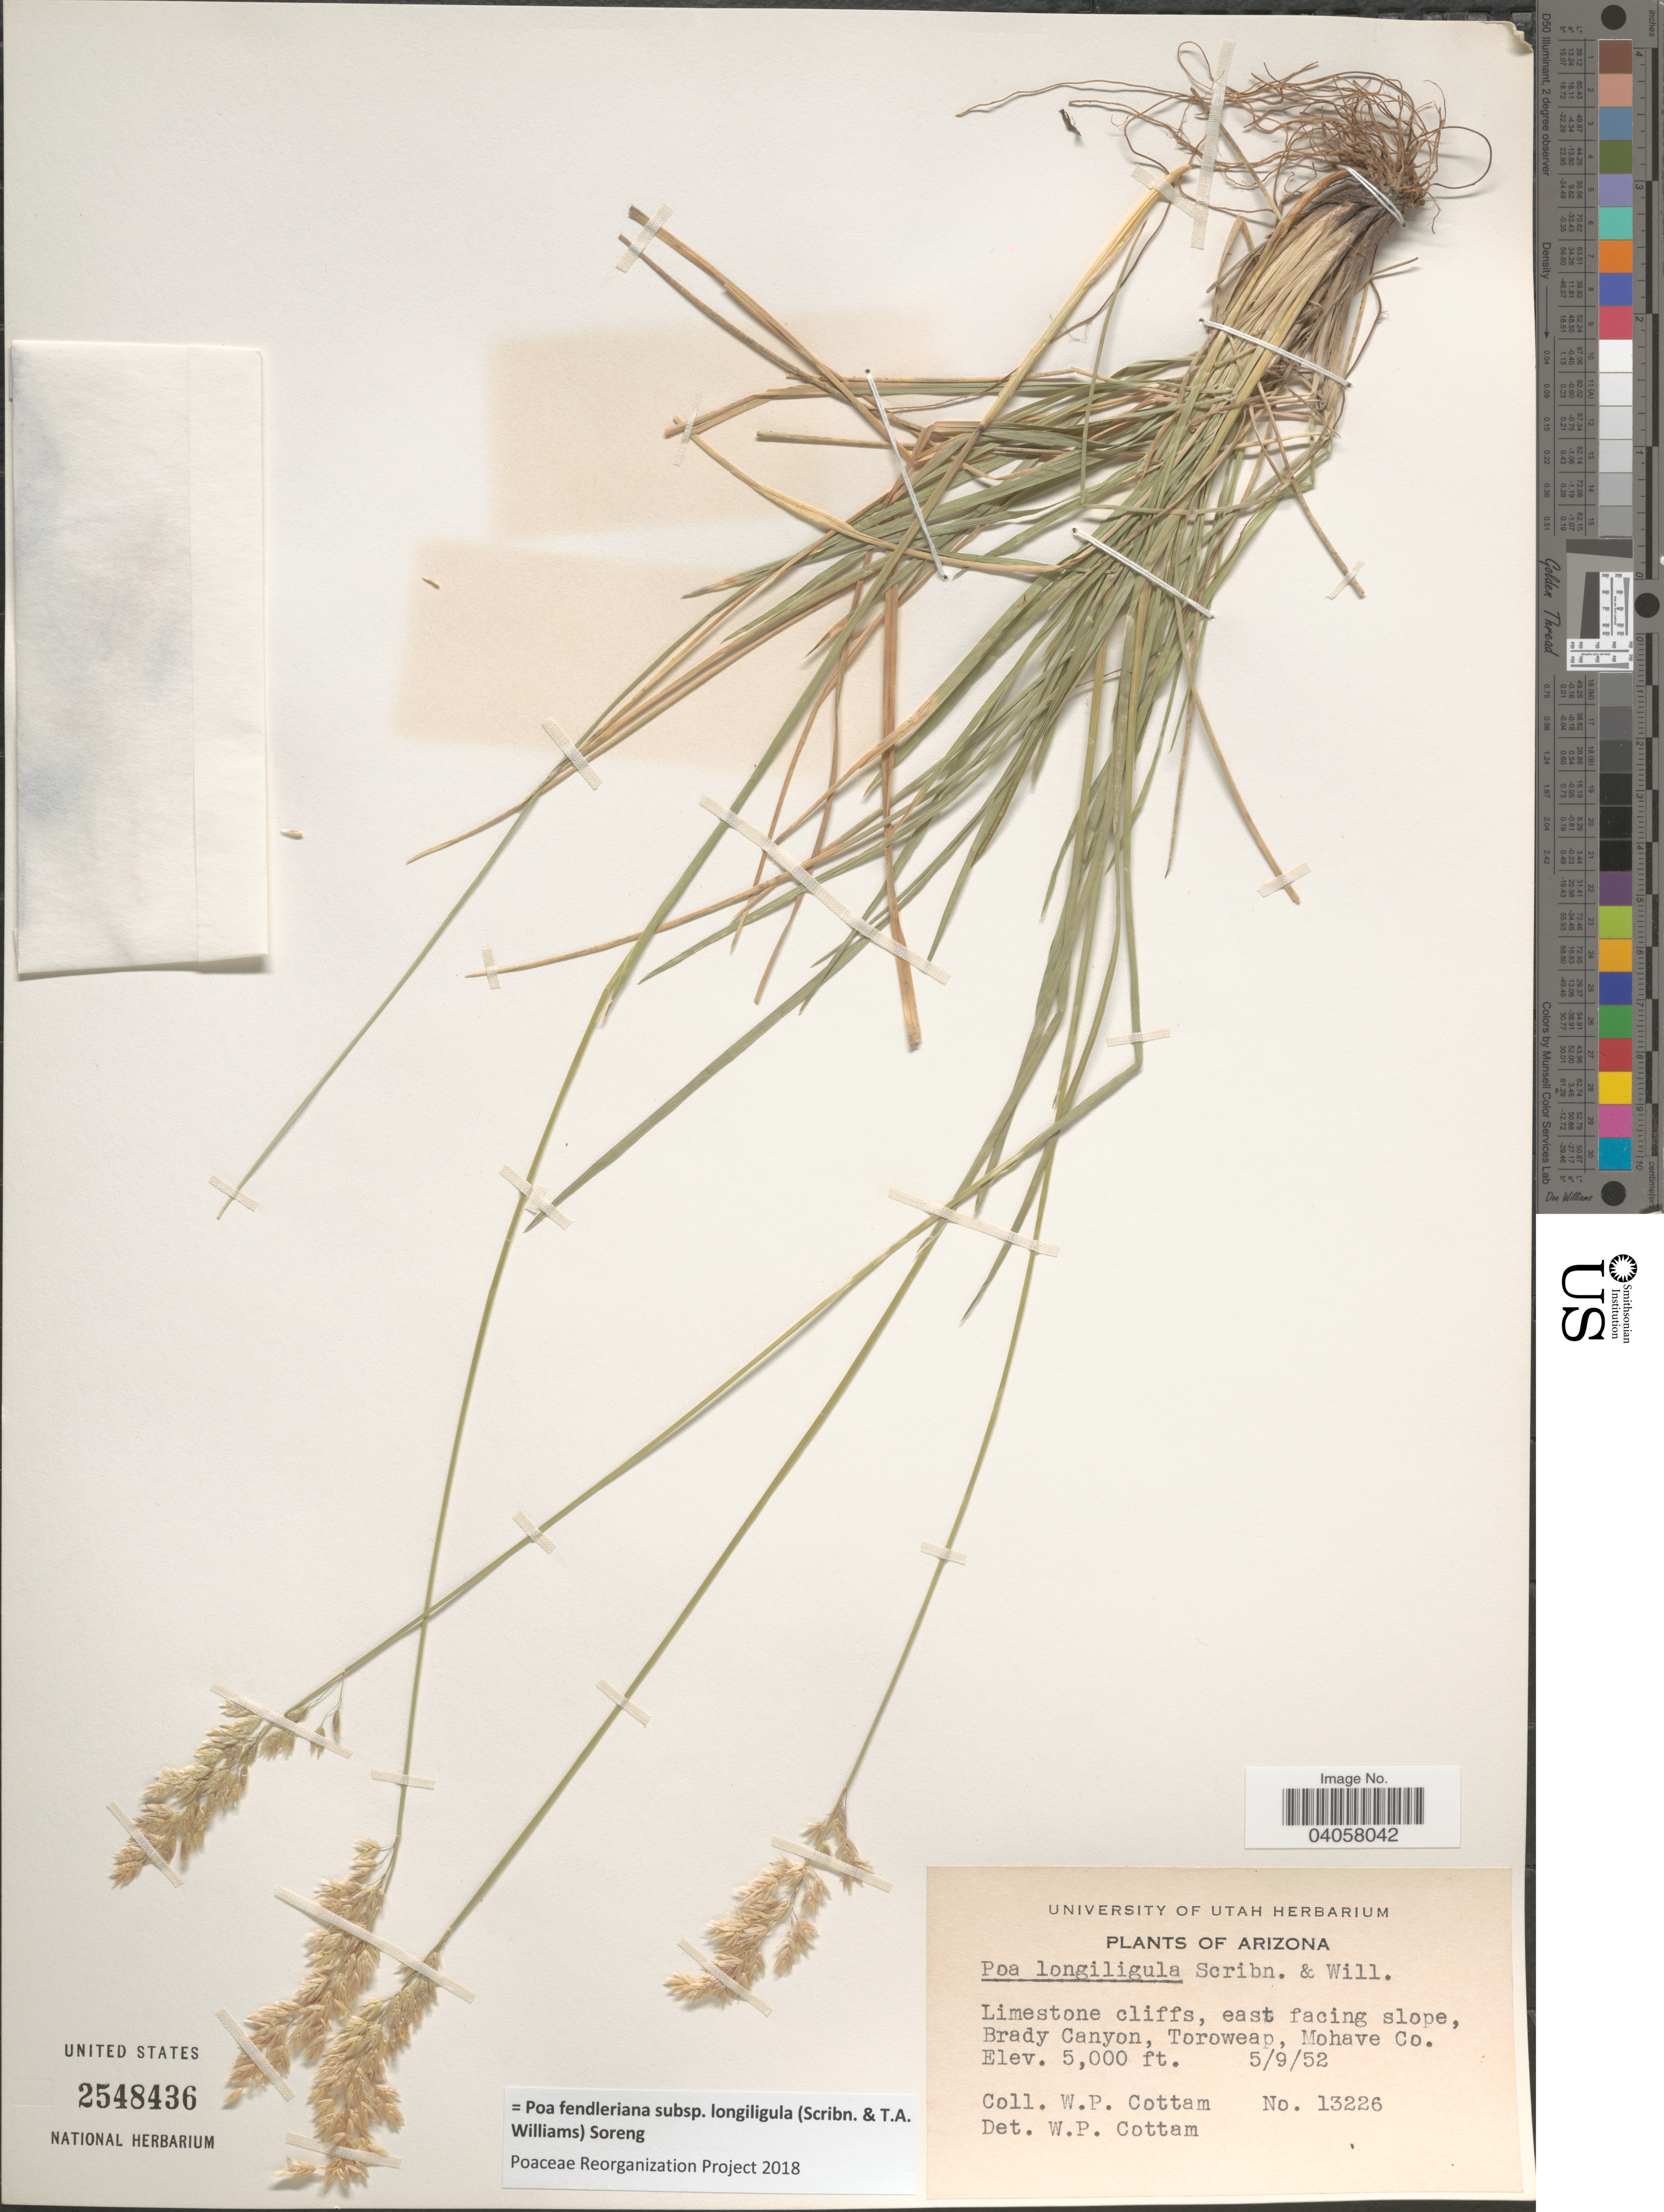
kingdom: Plantae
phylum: Tracheophyta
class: Liliopsida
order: Poales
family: Poaceae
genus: Poa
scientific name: Poa fendleriana subsp. longiligula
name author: (Scribn. & T.A. Williams) Soreng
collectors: W. Cottam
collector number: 13226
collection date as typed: Transcribed d/m/y: 9/5/52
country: United States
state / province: Arizona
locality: Limestone cliffs, east facing slope, Brady Canyon, Toroweap, Mohave Co.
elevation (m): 1524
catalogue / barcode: US 2548436